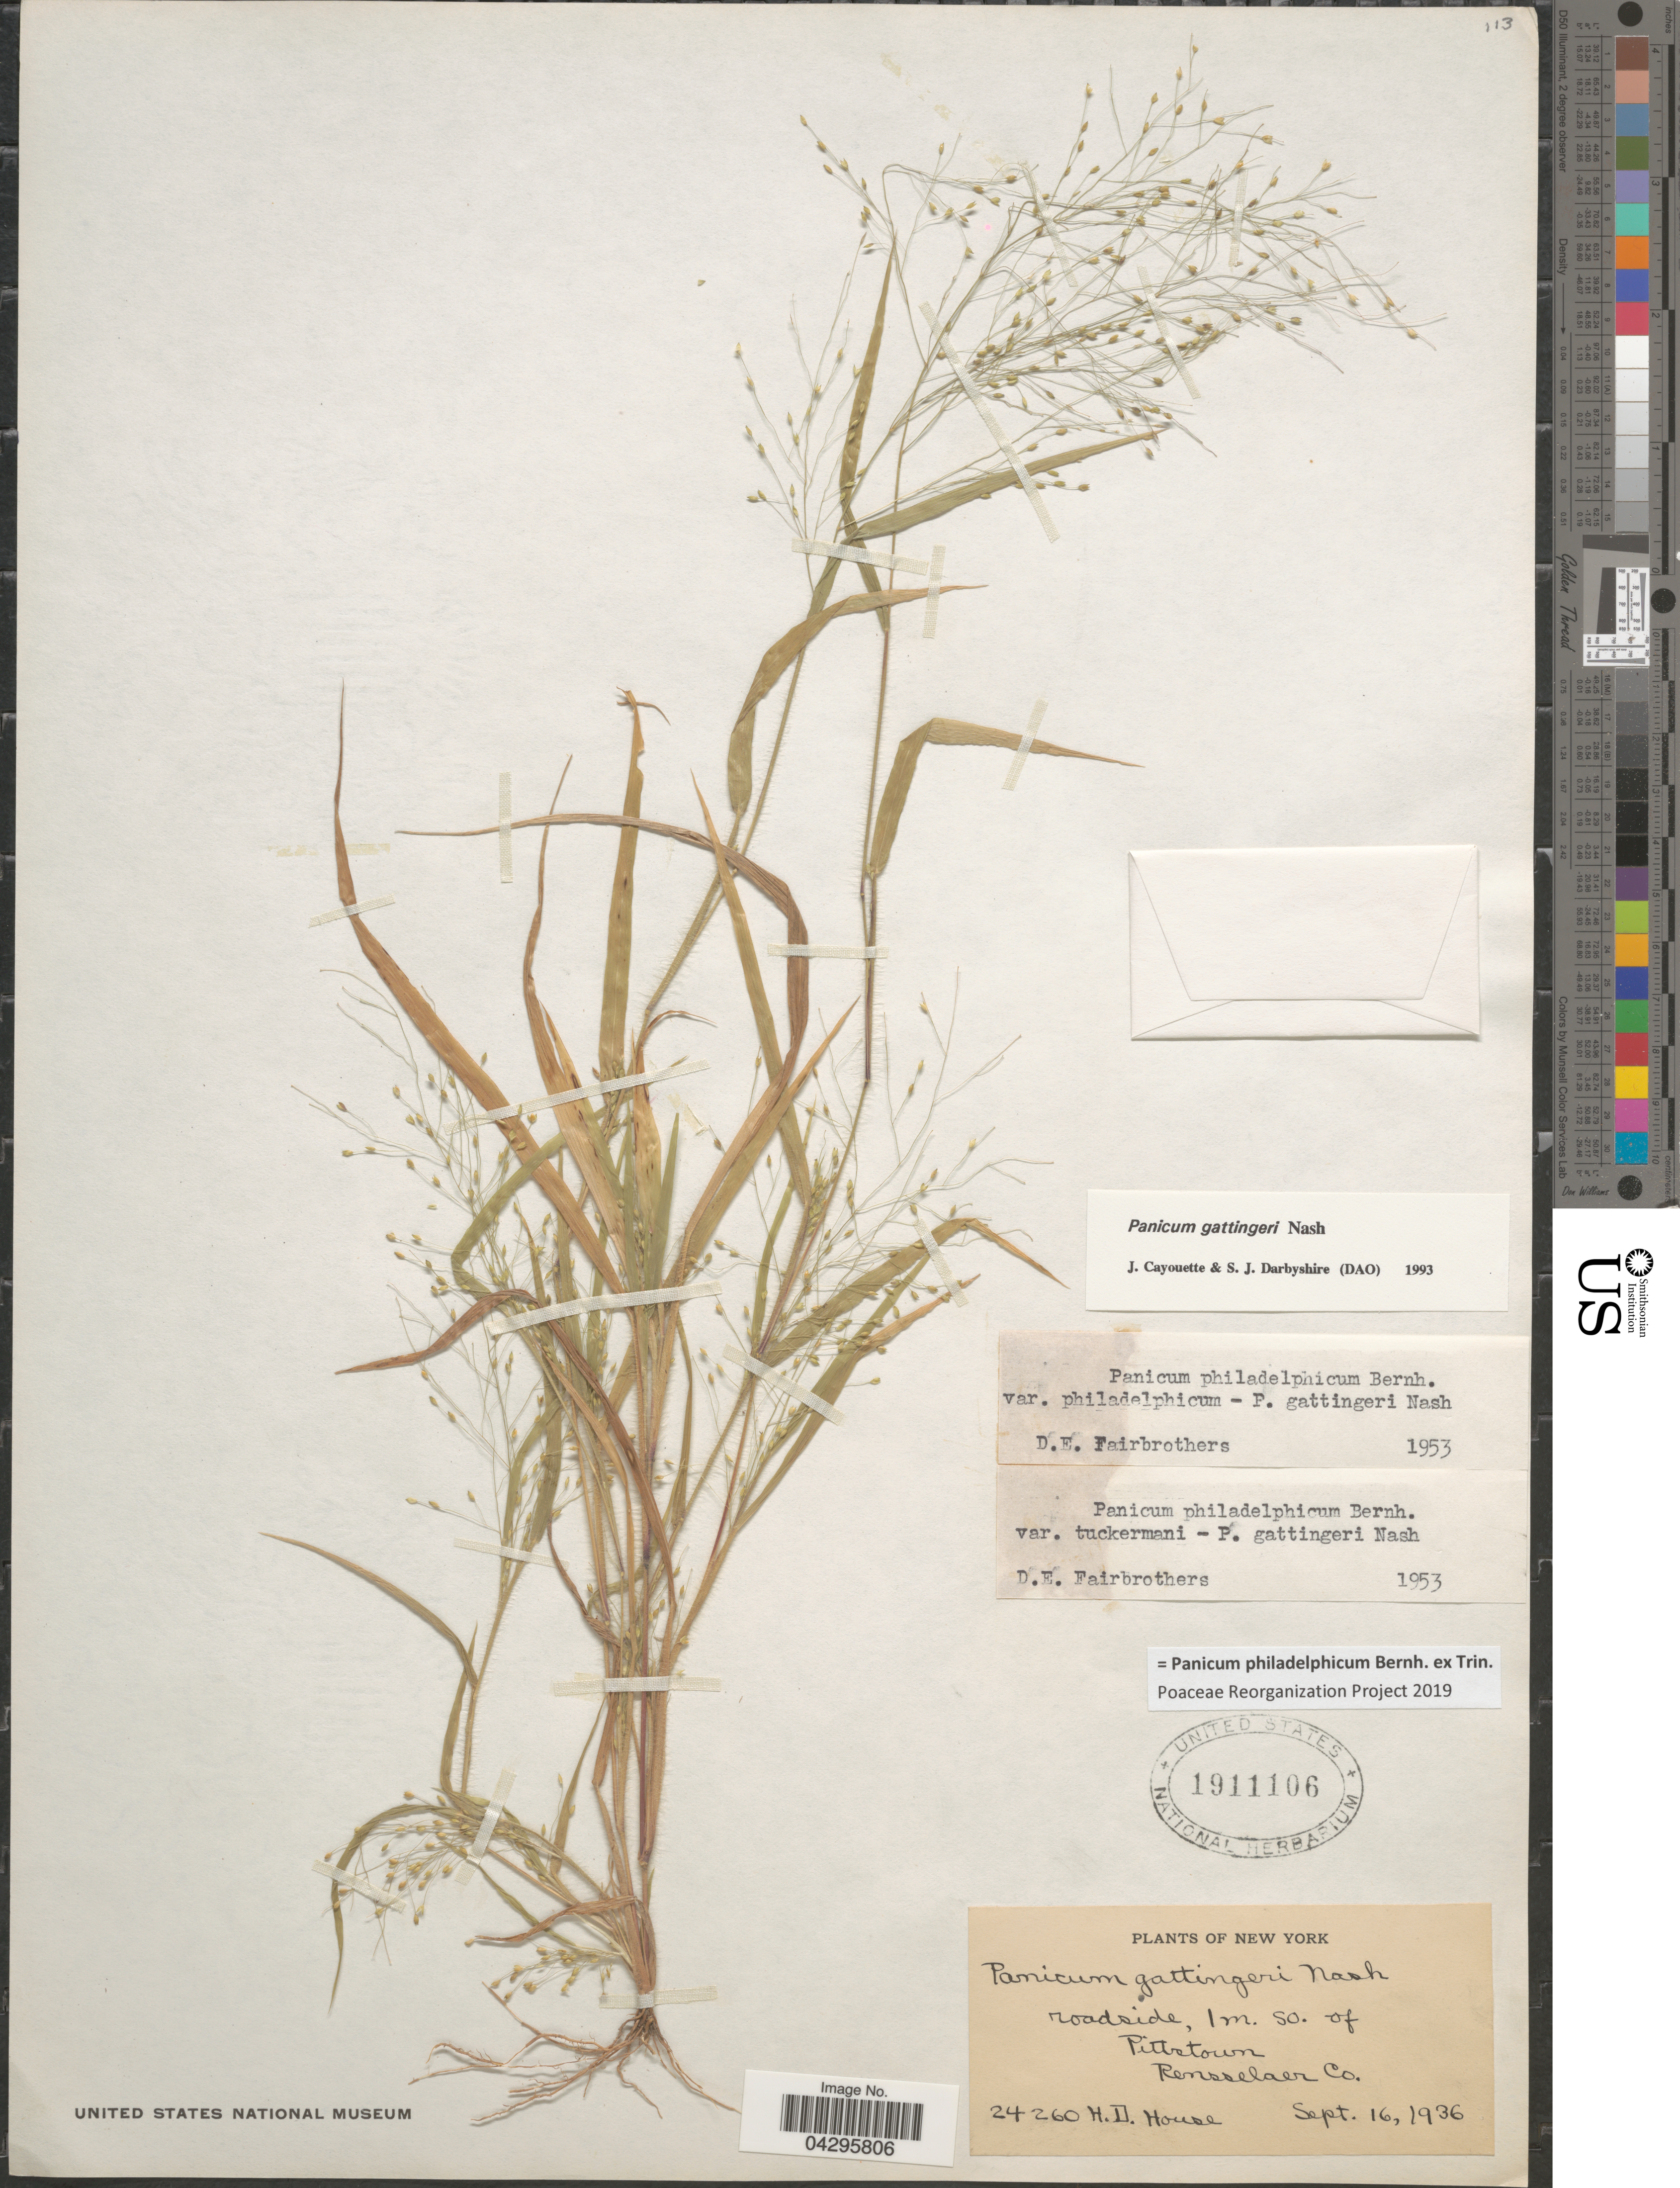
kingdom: Plantae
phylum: Tracheophyta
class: Liliopsida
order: Poales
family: Poaceae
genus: Panicum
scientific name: Panicum philadelphicum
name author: Bernh. ex Trin.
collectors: H. D. House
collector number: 24260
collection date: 1936-09-16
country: United States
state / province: New York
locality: Roadside, 1 m. SO. of Pittstown. Rensselaer Co.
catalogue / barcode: US 1911106